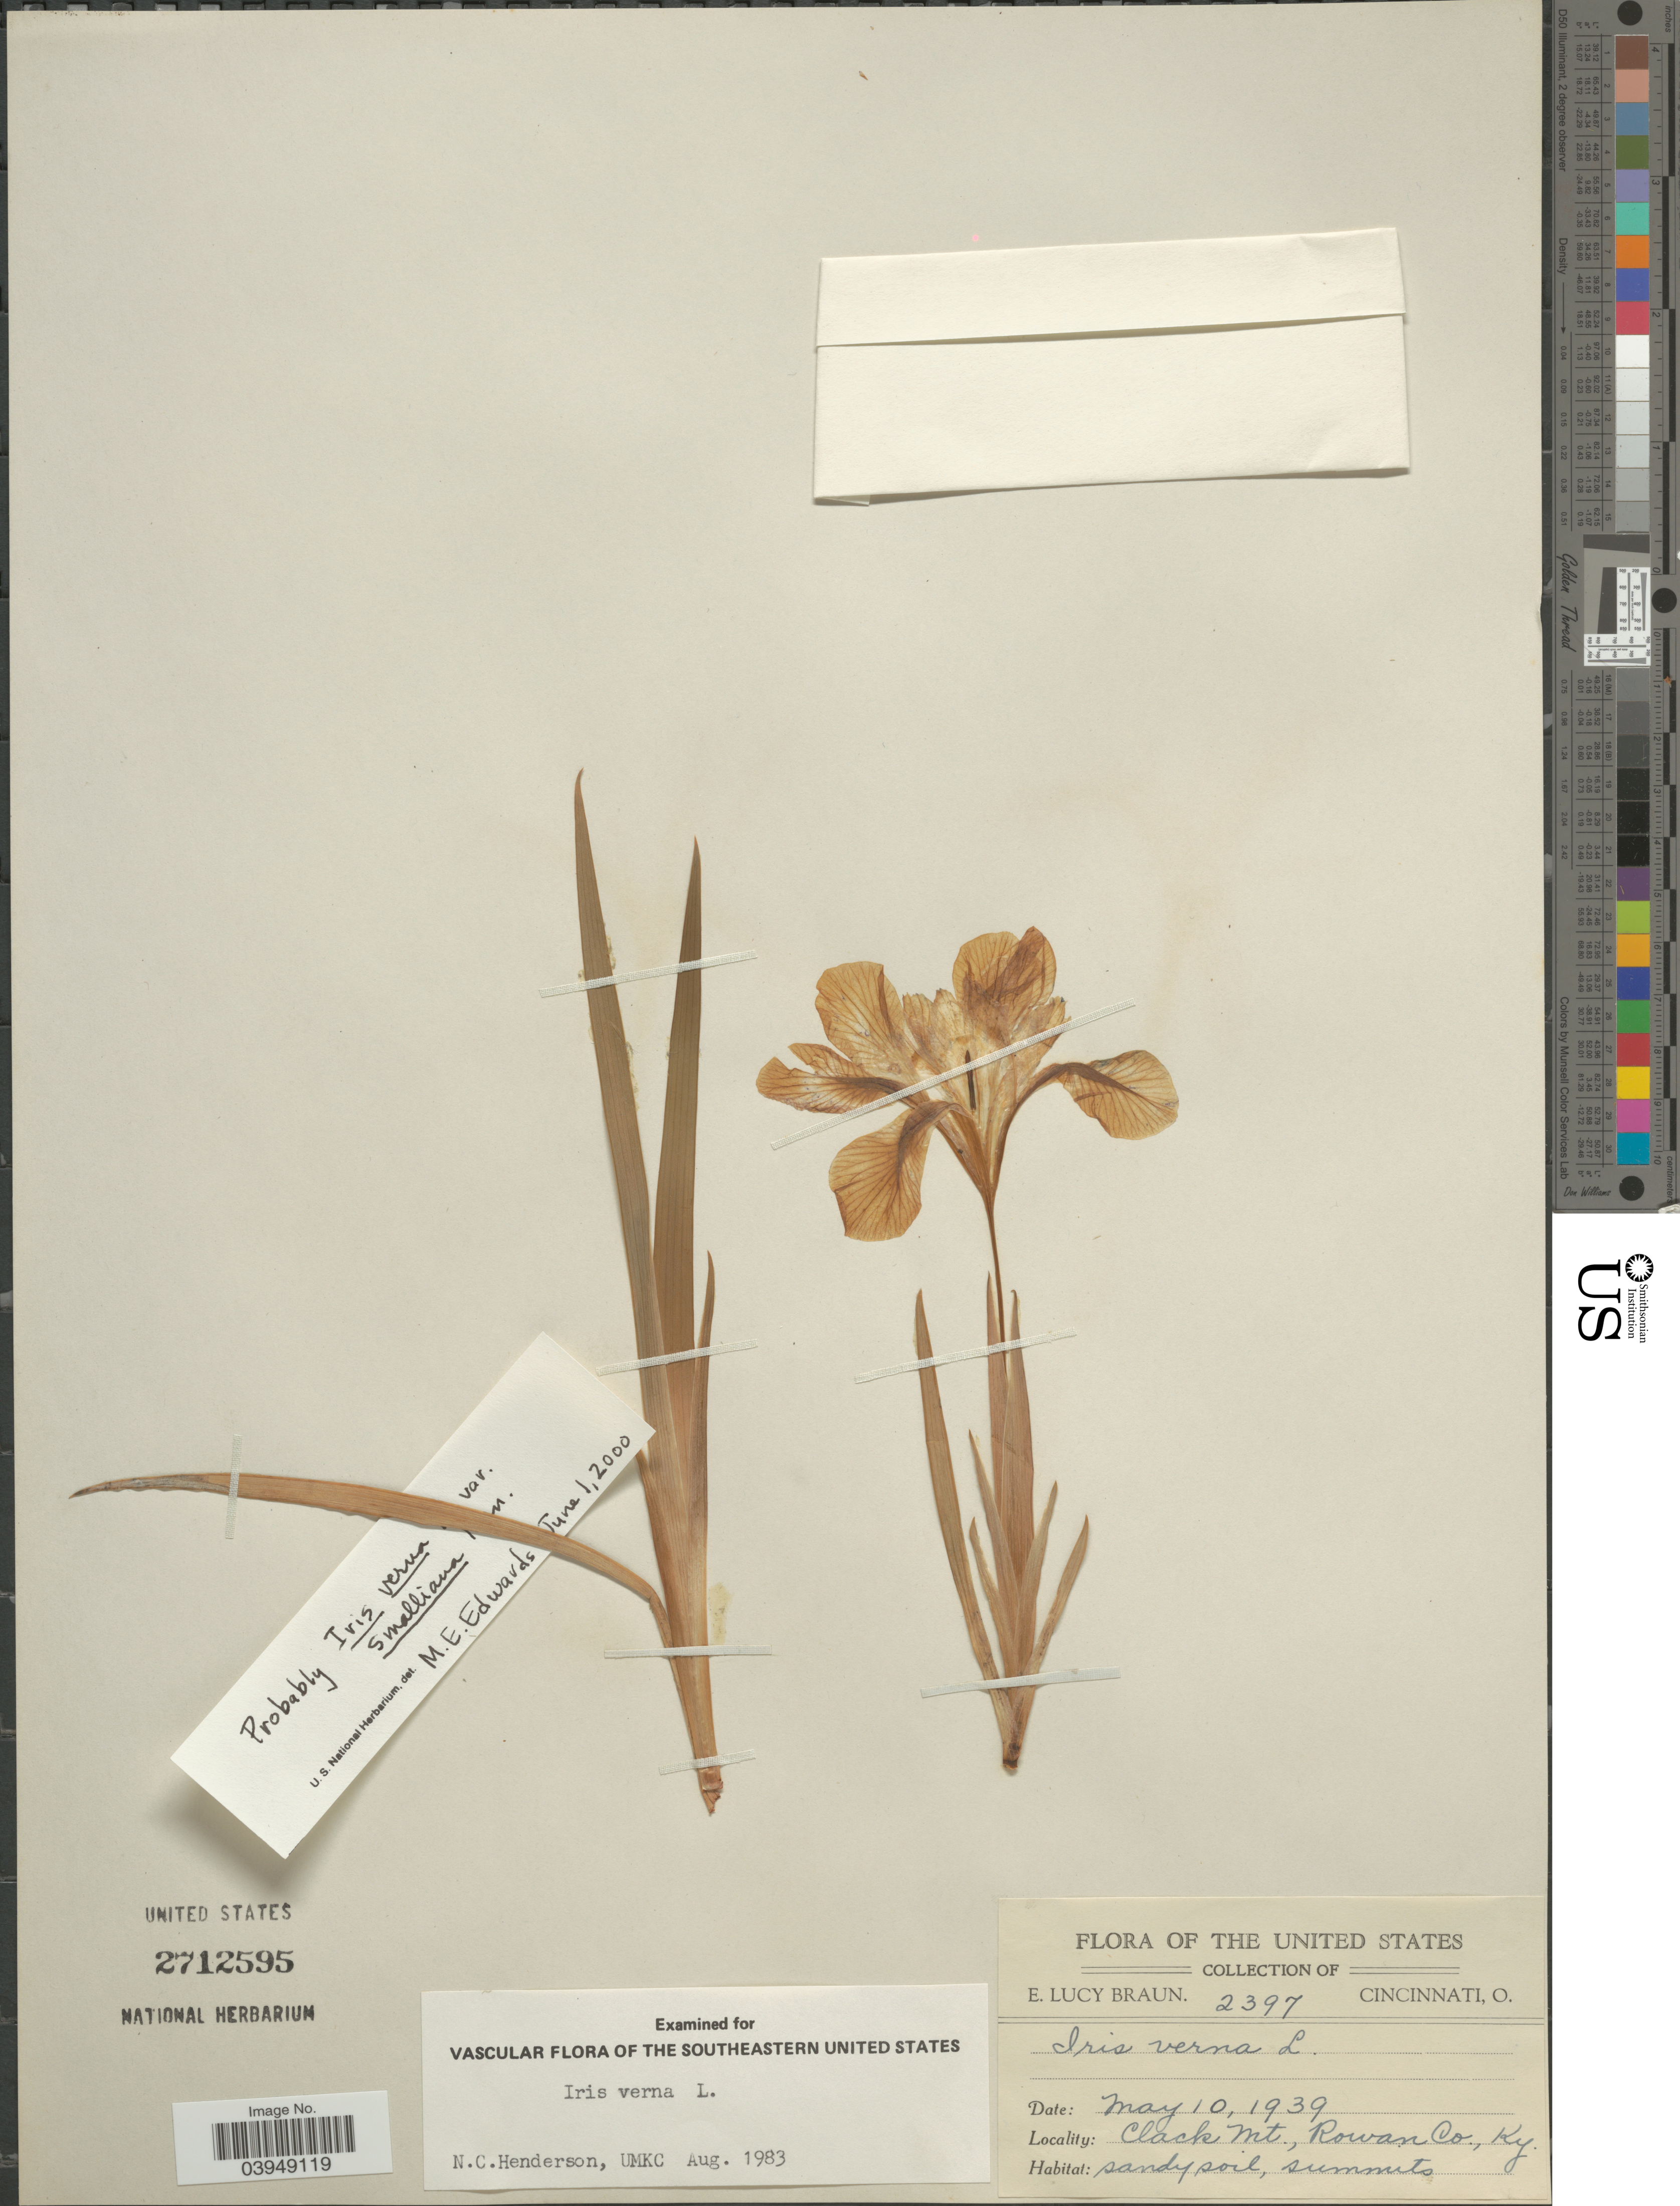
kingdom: Plantae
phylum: Tracheophyta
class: Liliopsida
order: Asparagales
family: Iridaceae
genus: Iris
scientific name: Iris verna var. smalliana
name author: Fernald ex M.E. Edwards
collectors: E. L. Braun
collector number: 2397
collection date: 1939-05-10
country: United States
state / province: Kentucky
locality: Clack Mt., Rowan Co.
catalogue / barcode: US 2712595